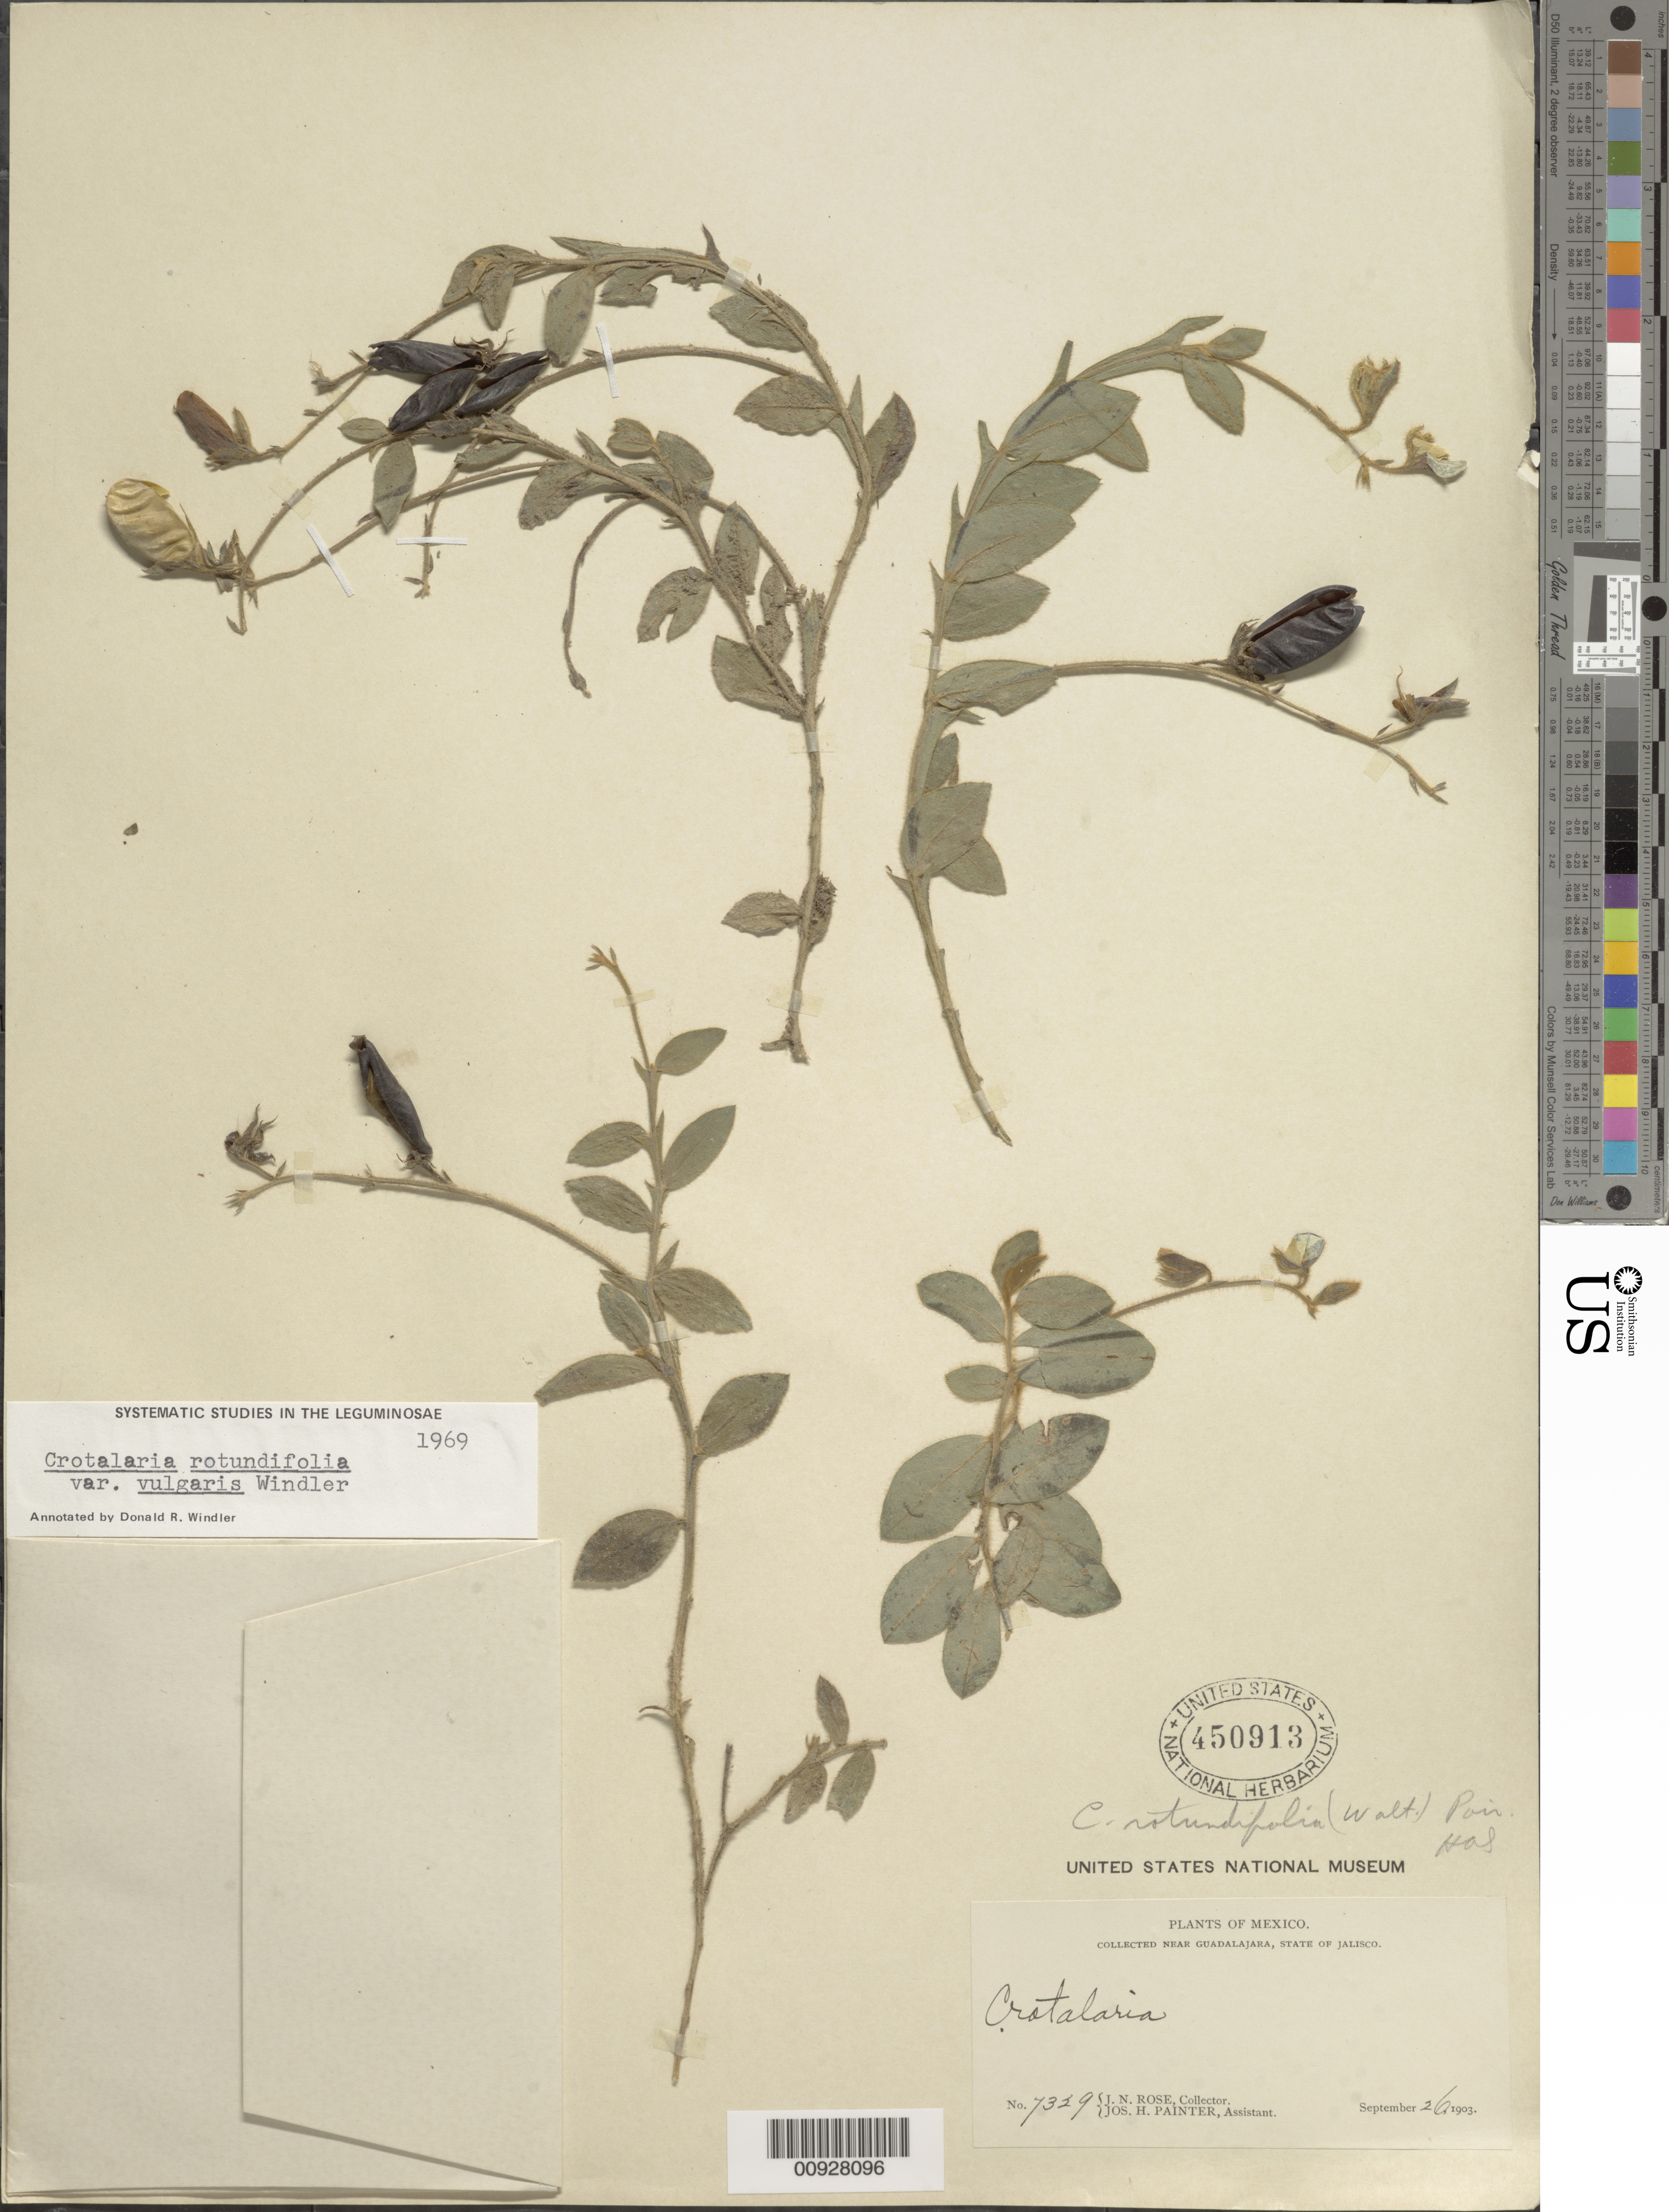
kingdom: Plantae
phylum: Tracheophyta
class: Magnoliopsida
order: Fabales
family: Fabaceae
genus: Crotalaria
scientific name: Crotalaria rotundifolia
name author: Walter ex J.F. Gmel.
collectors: J. N. Rose & J. H. Painter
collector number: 7329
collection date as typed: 26 Sep 1903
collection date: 1903-09-26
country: Mexico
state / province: Jalisco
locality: Near Guadalajara, State of Jalisco.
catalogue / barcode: US 450913